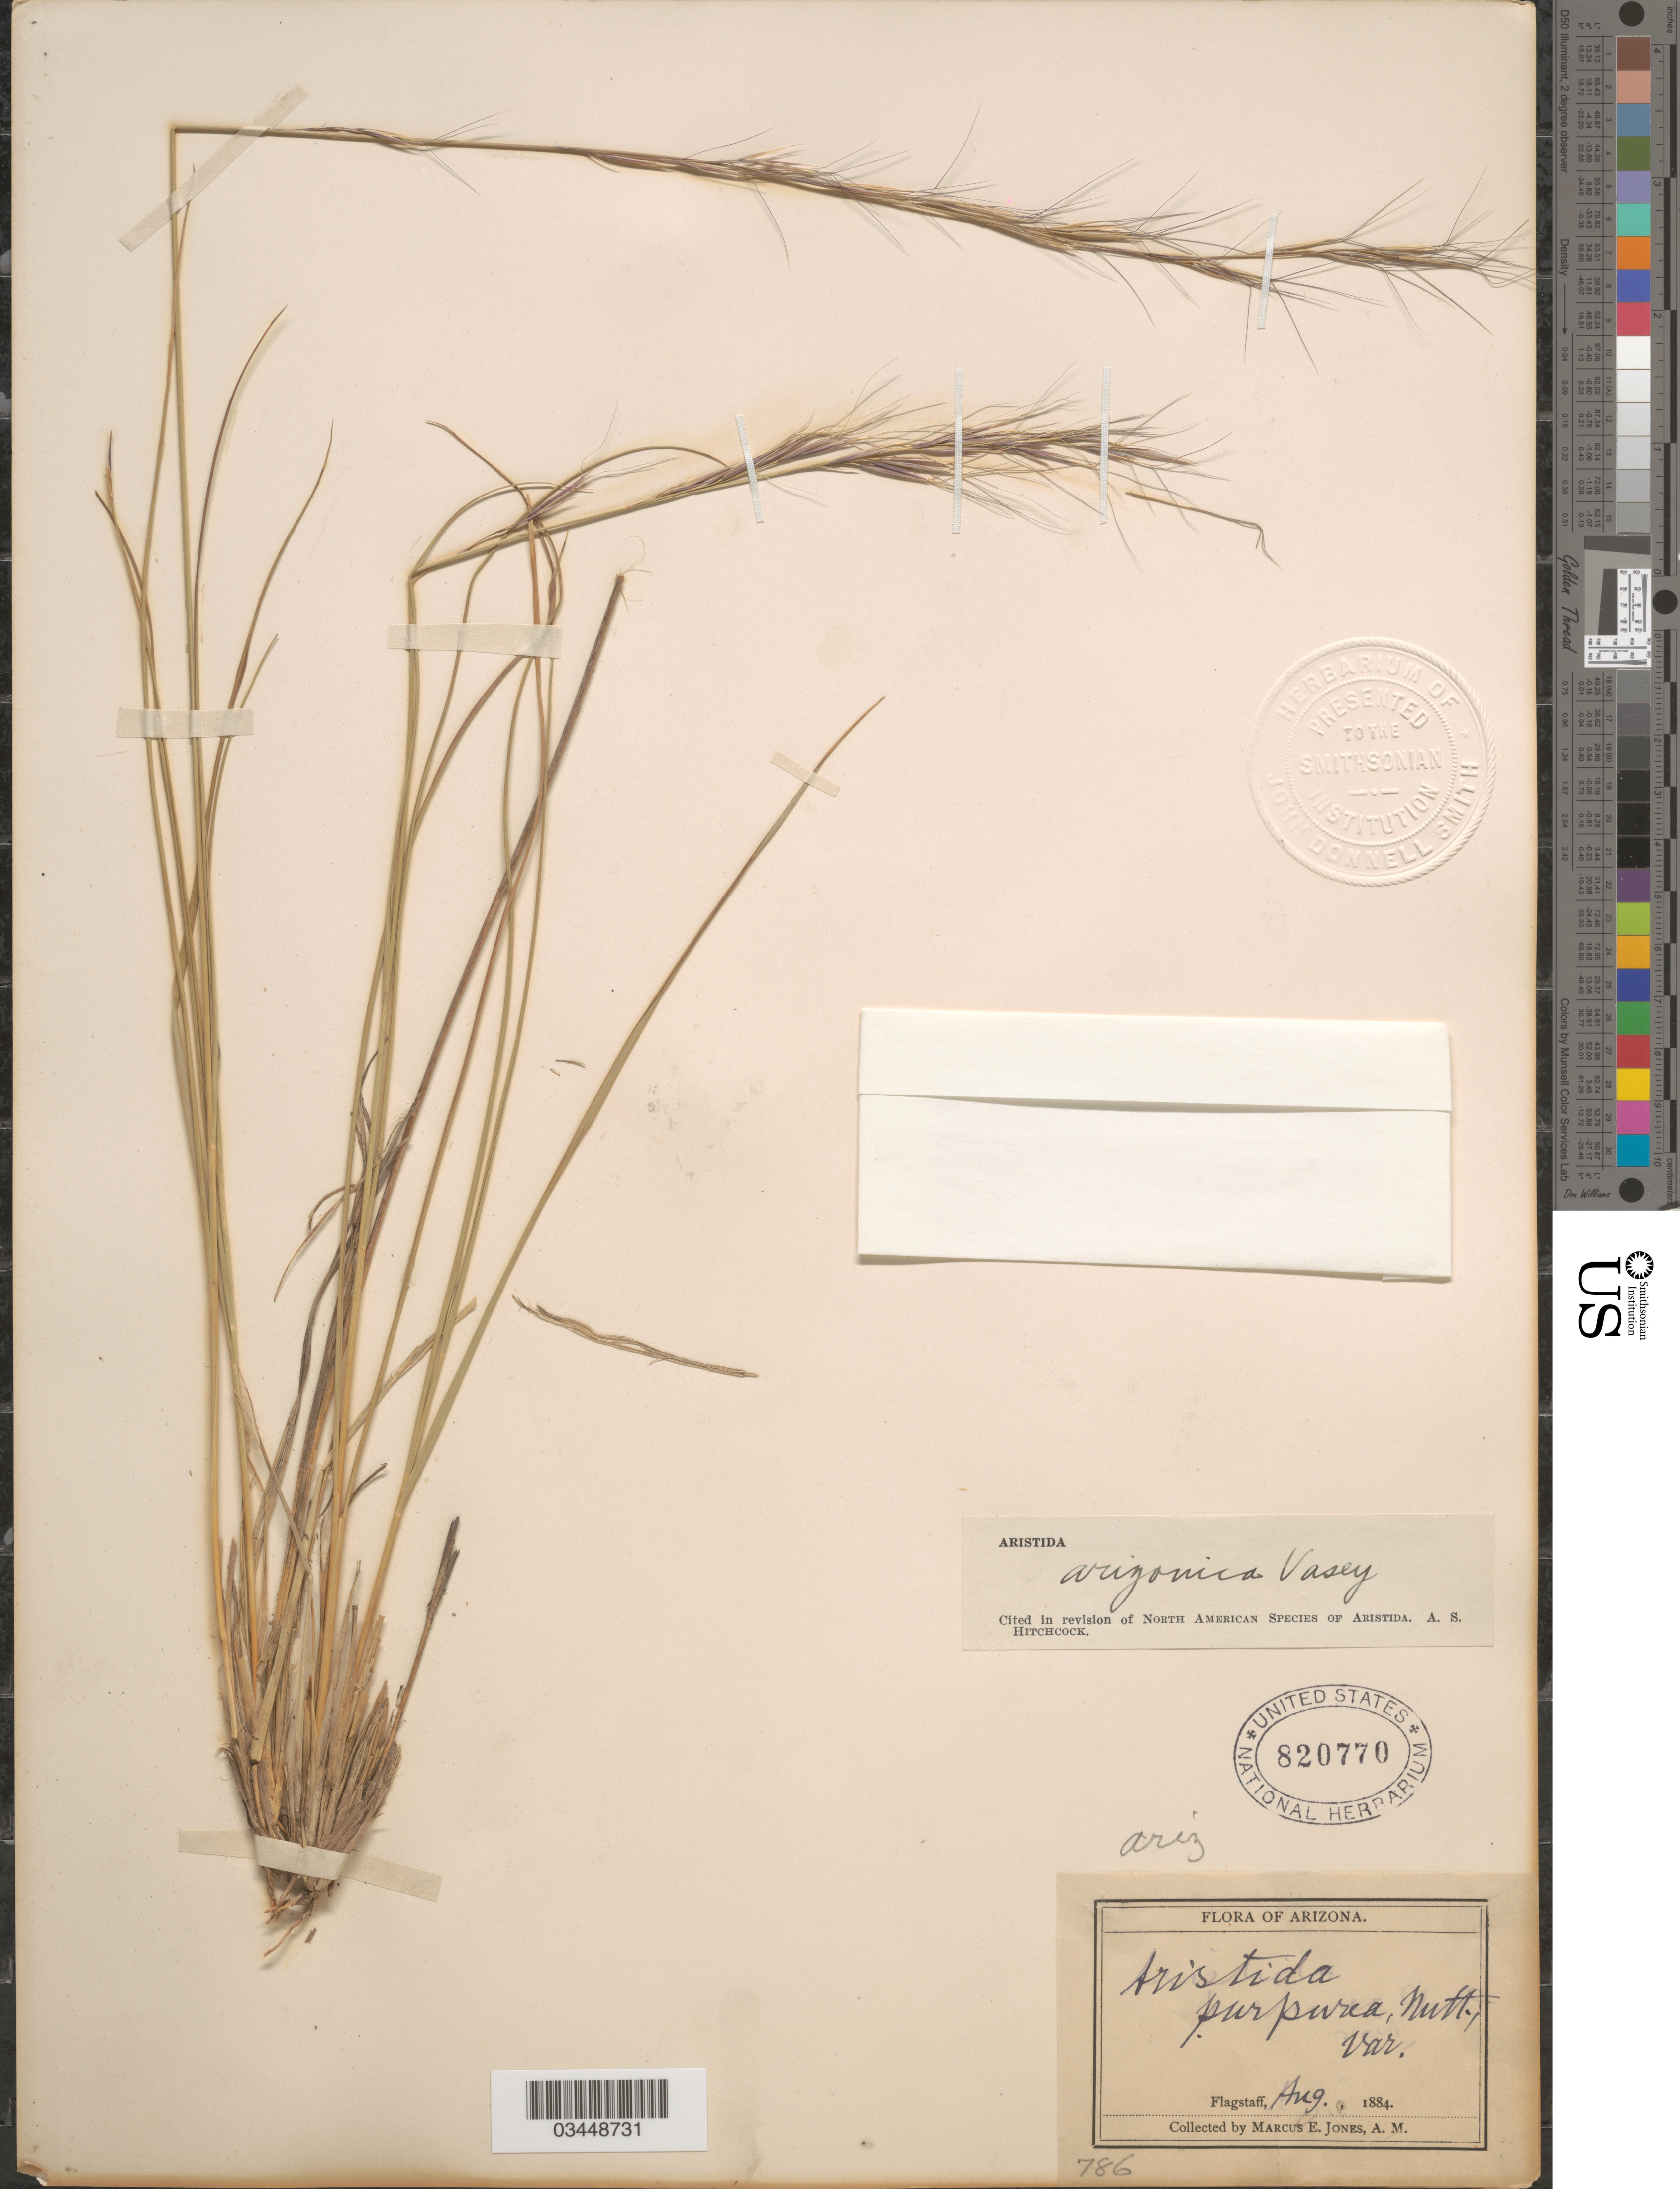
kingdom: Plantae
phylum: Tracheophyta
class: Liliopsida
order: Poales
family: Poaceae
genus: Aristida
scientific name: Aristida arizonica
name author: Vasey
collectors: M. E. Jones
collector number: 786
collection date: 1884-08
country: United States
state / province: Arizona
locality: Flagstaff.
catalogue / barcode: US 820770